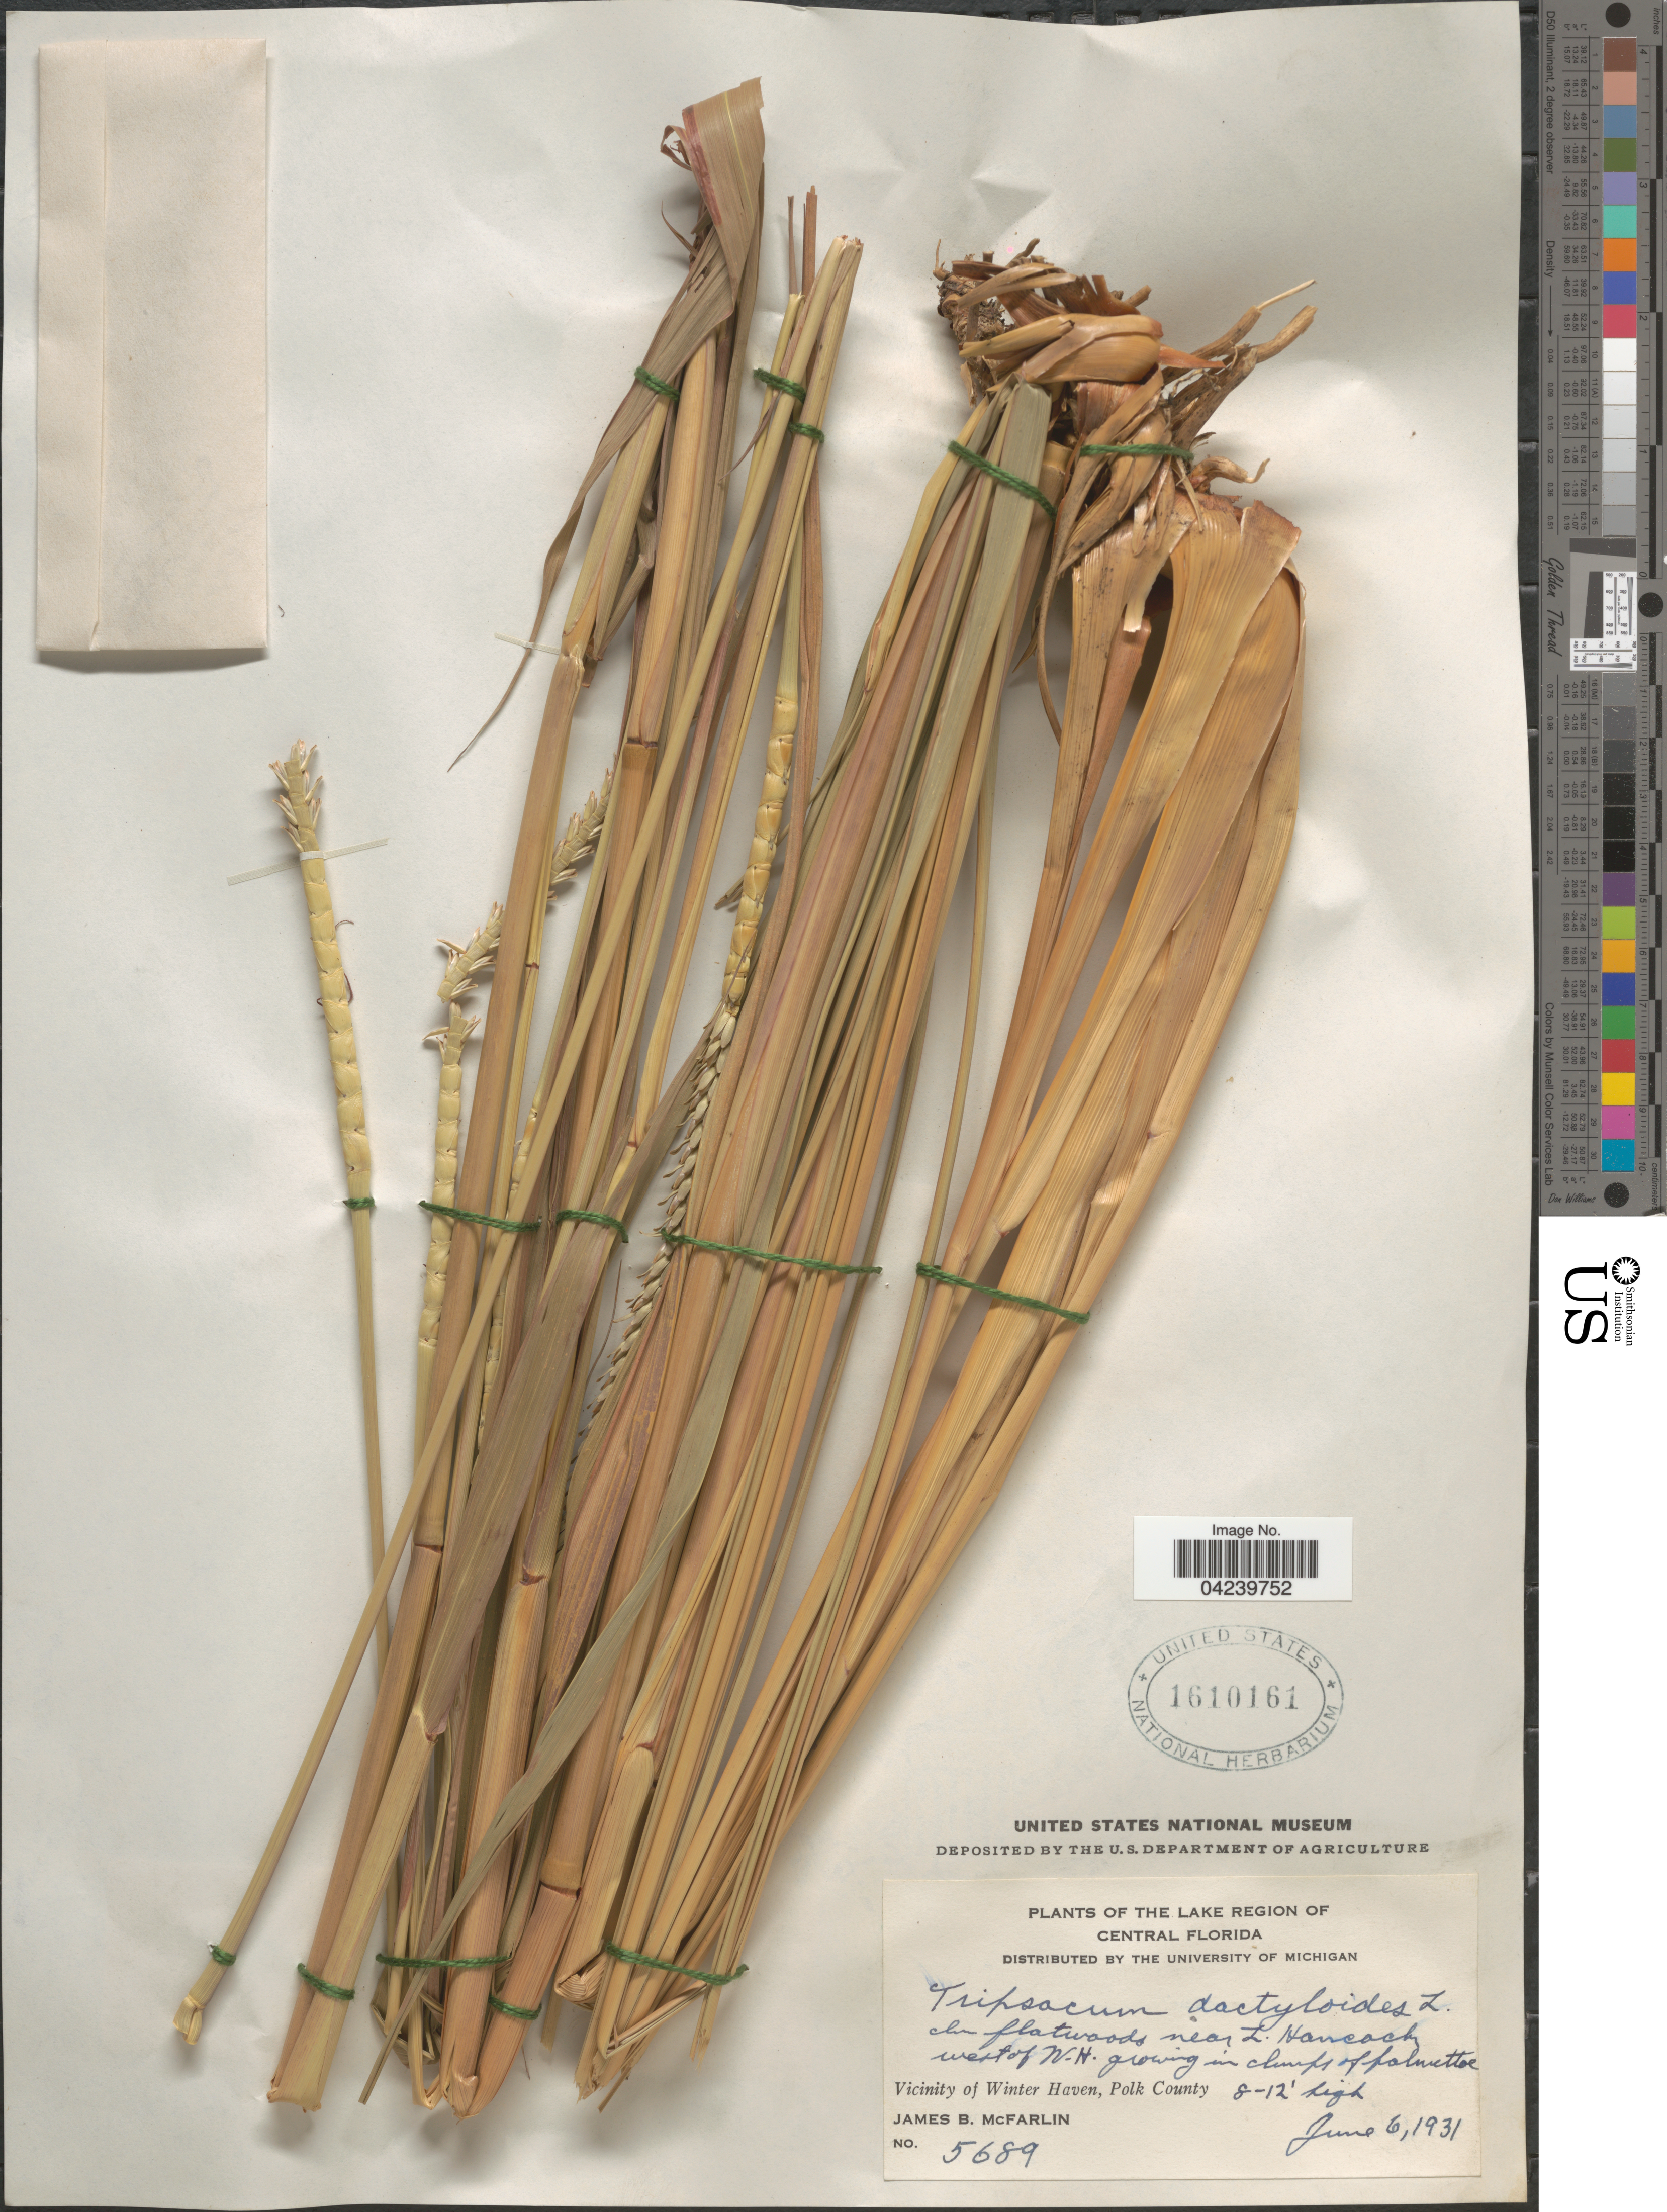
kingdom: Plantae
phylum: Tracheophyta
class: Liliopsida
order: Poales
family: Poaceae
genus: Tripsacum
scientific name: Tripsacum dactyloides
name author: (L.) L.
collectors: J. McFarlin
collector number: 5689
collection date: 1931-06-06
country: United States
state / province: Florida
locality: The Lake Region Of Central Florida. In flatwoods near L. Hancock, west of W.H. growing in clumps of palmettoe. Vicinity of Winter Haven, Polk County.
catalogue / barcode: US 1610161